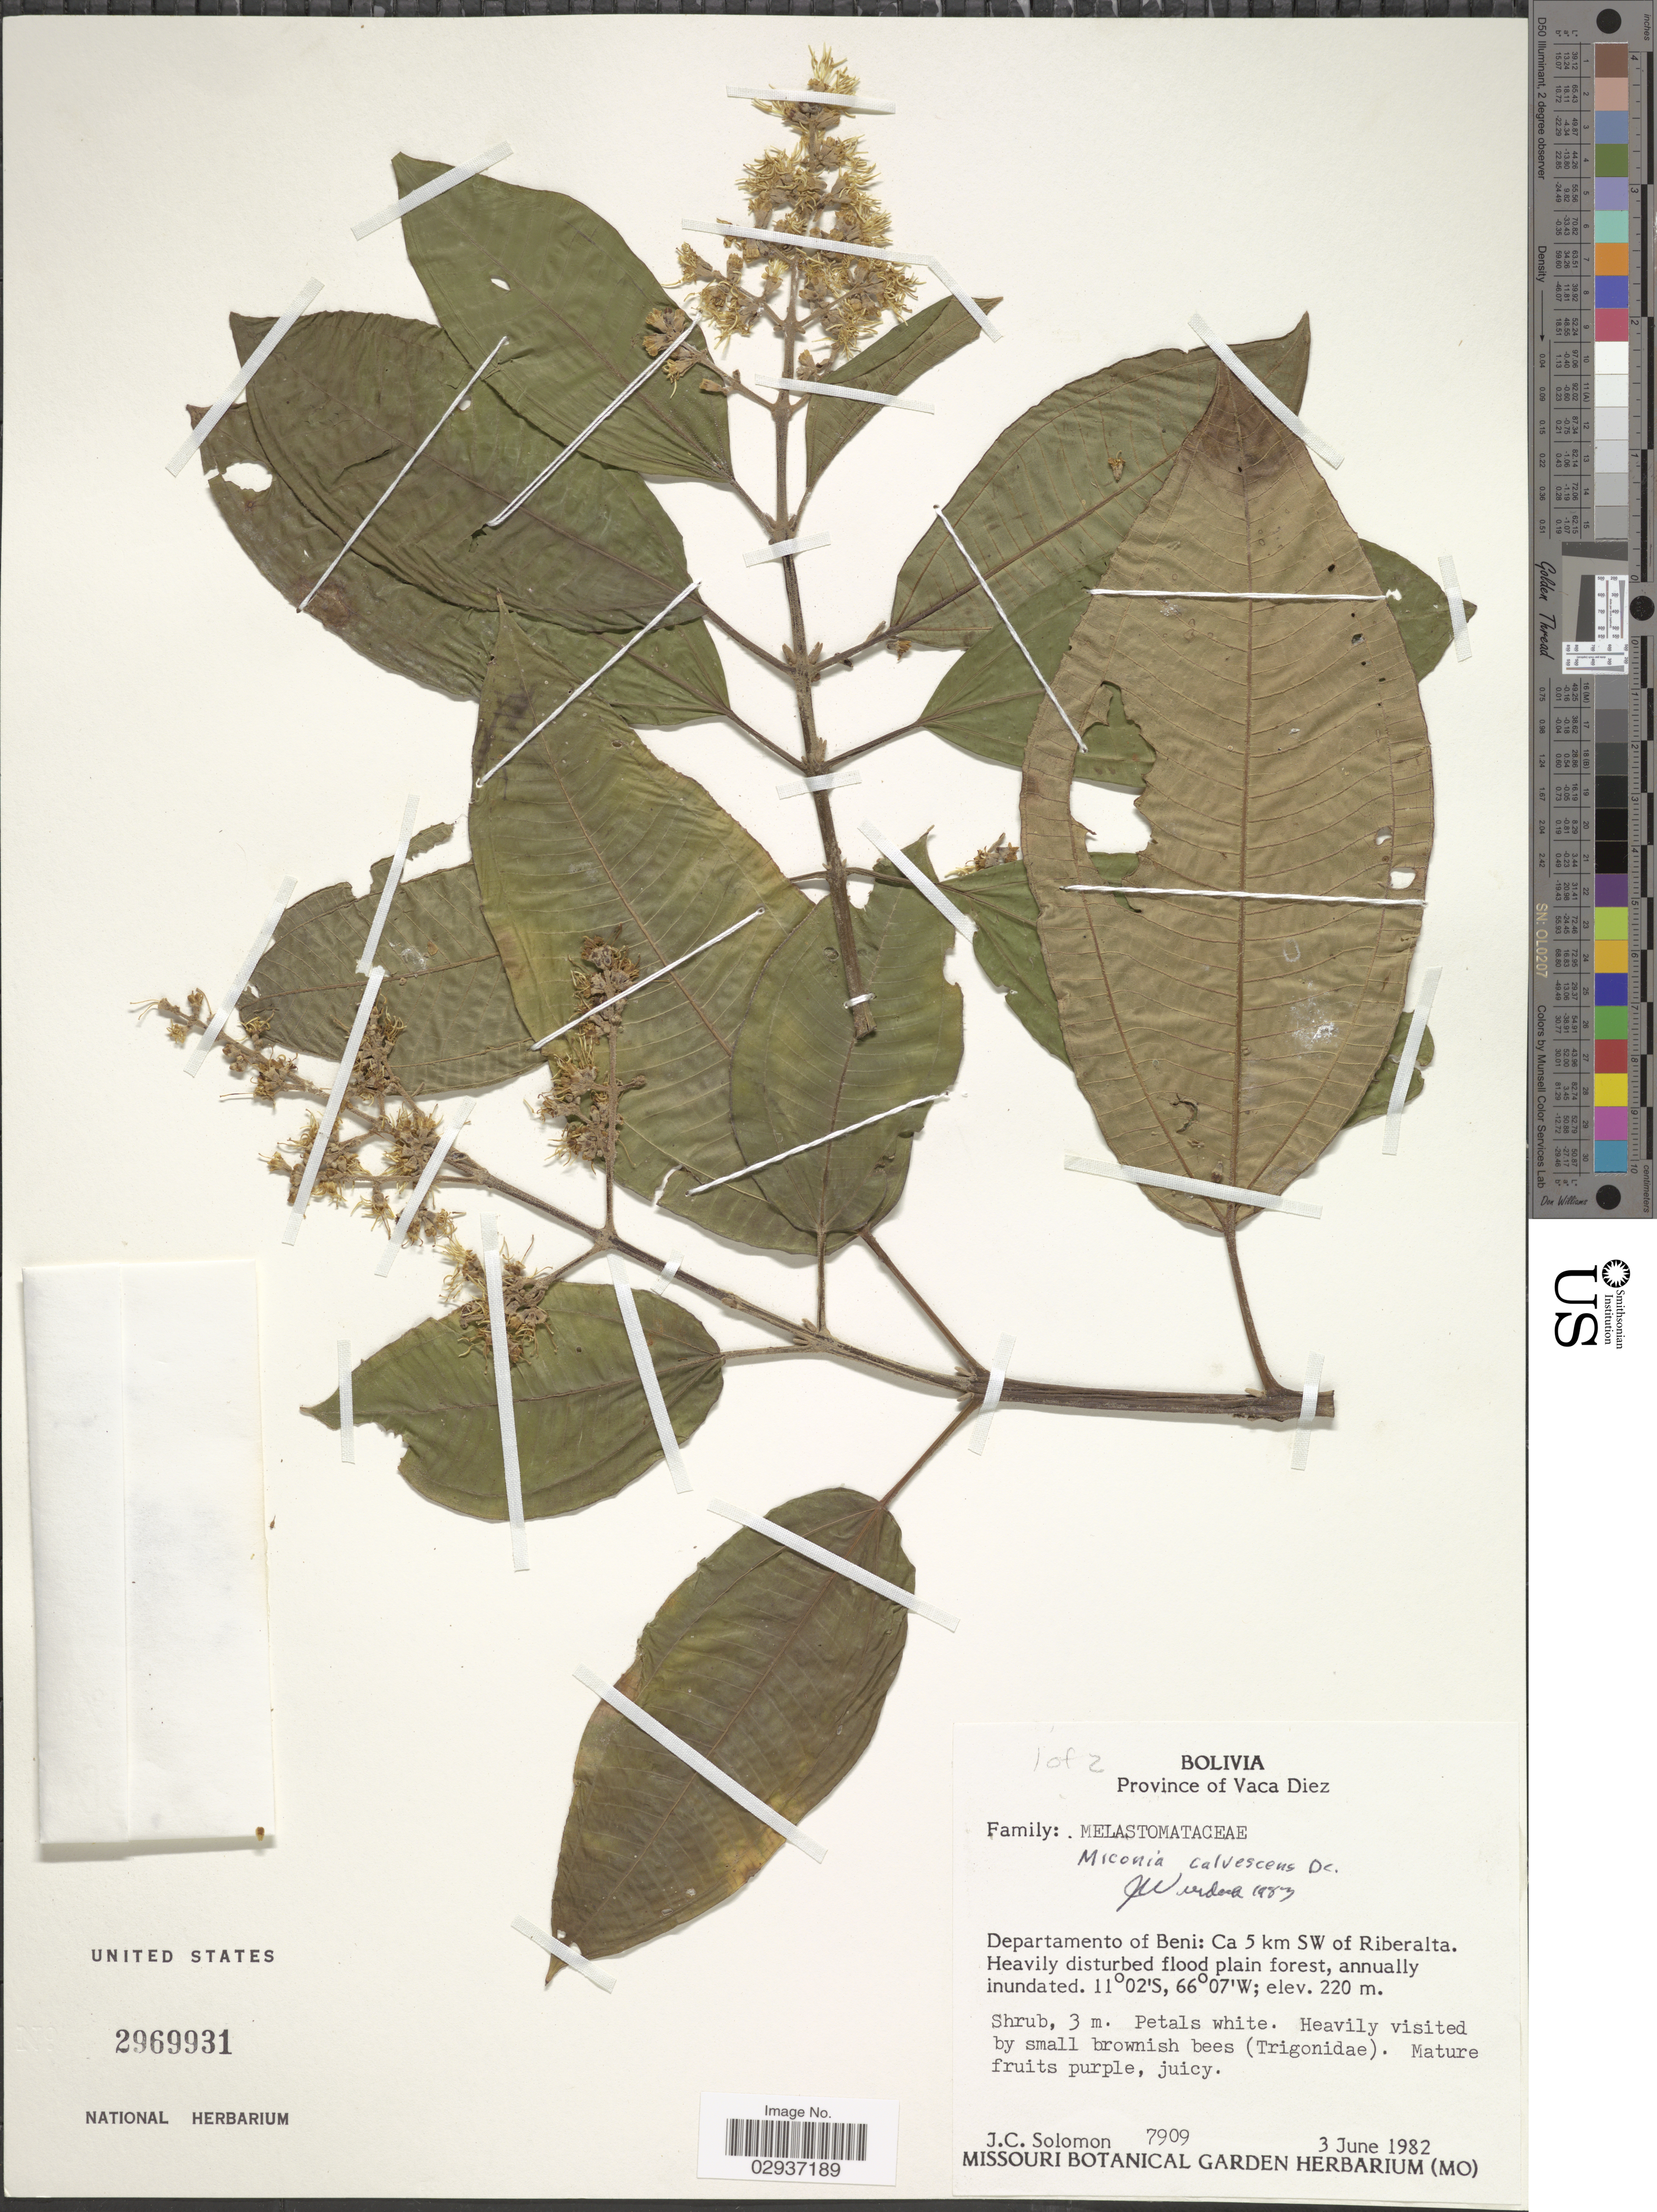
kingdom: Plantae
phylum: Tracheophyta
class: Magnoliopsida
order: Myrtales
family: Melastomataceae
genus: Miconia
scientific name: Miconia calvescens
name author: DC.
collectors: J. C. Solomon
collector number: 7909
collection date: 1982-06-03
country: Bolivia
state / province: Beni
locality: Province of Vaca Diez. Ca 5 km SW of Riberalta.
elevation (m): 220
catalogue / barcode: US 2969931